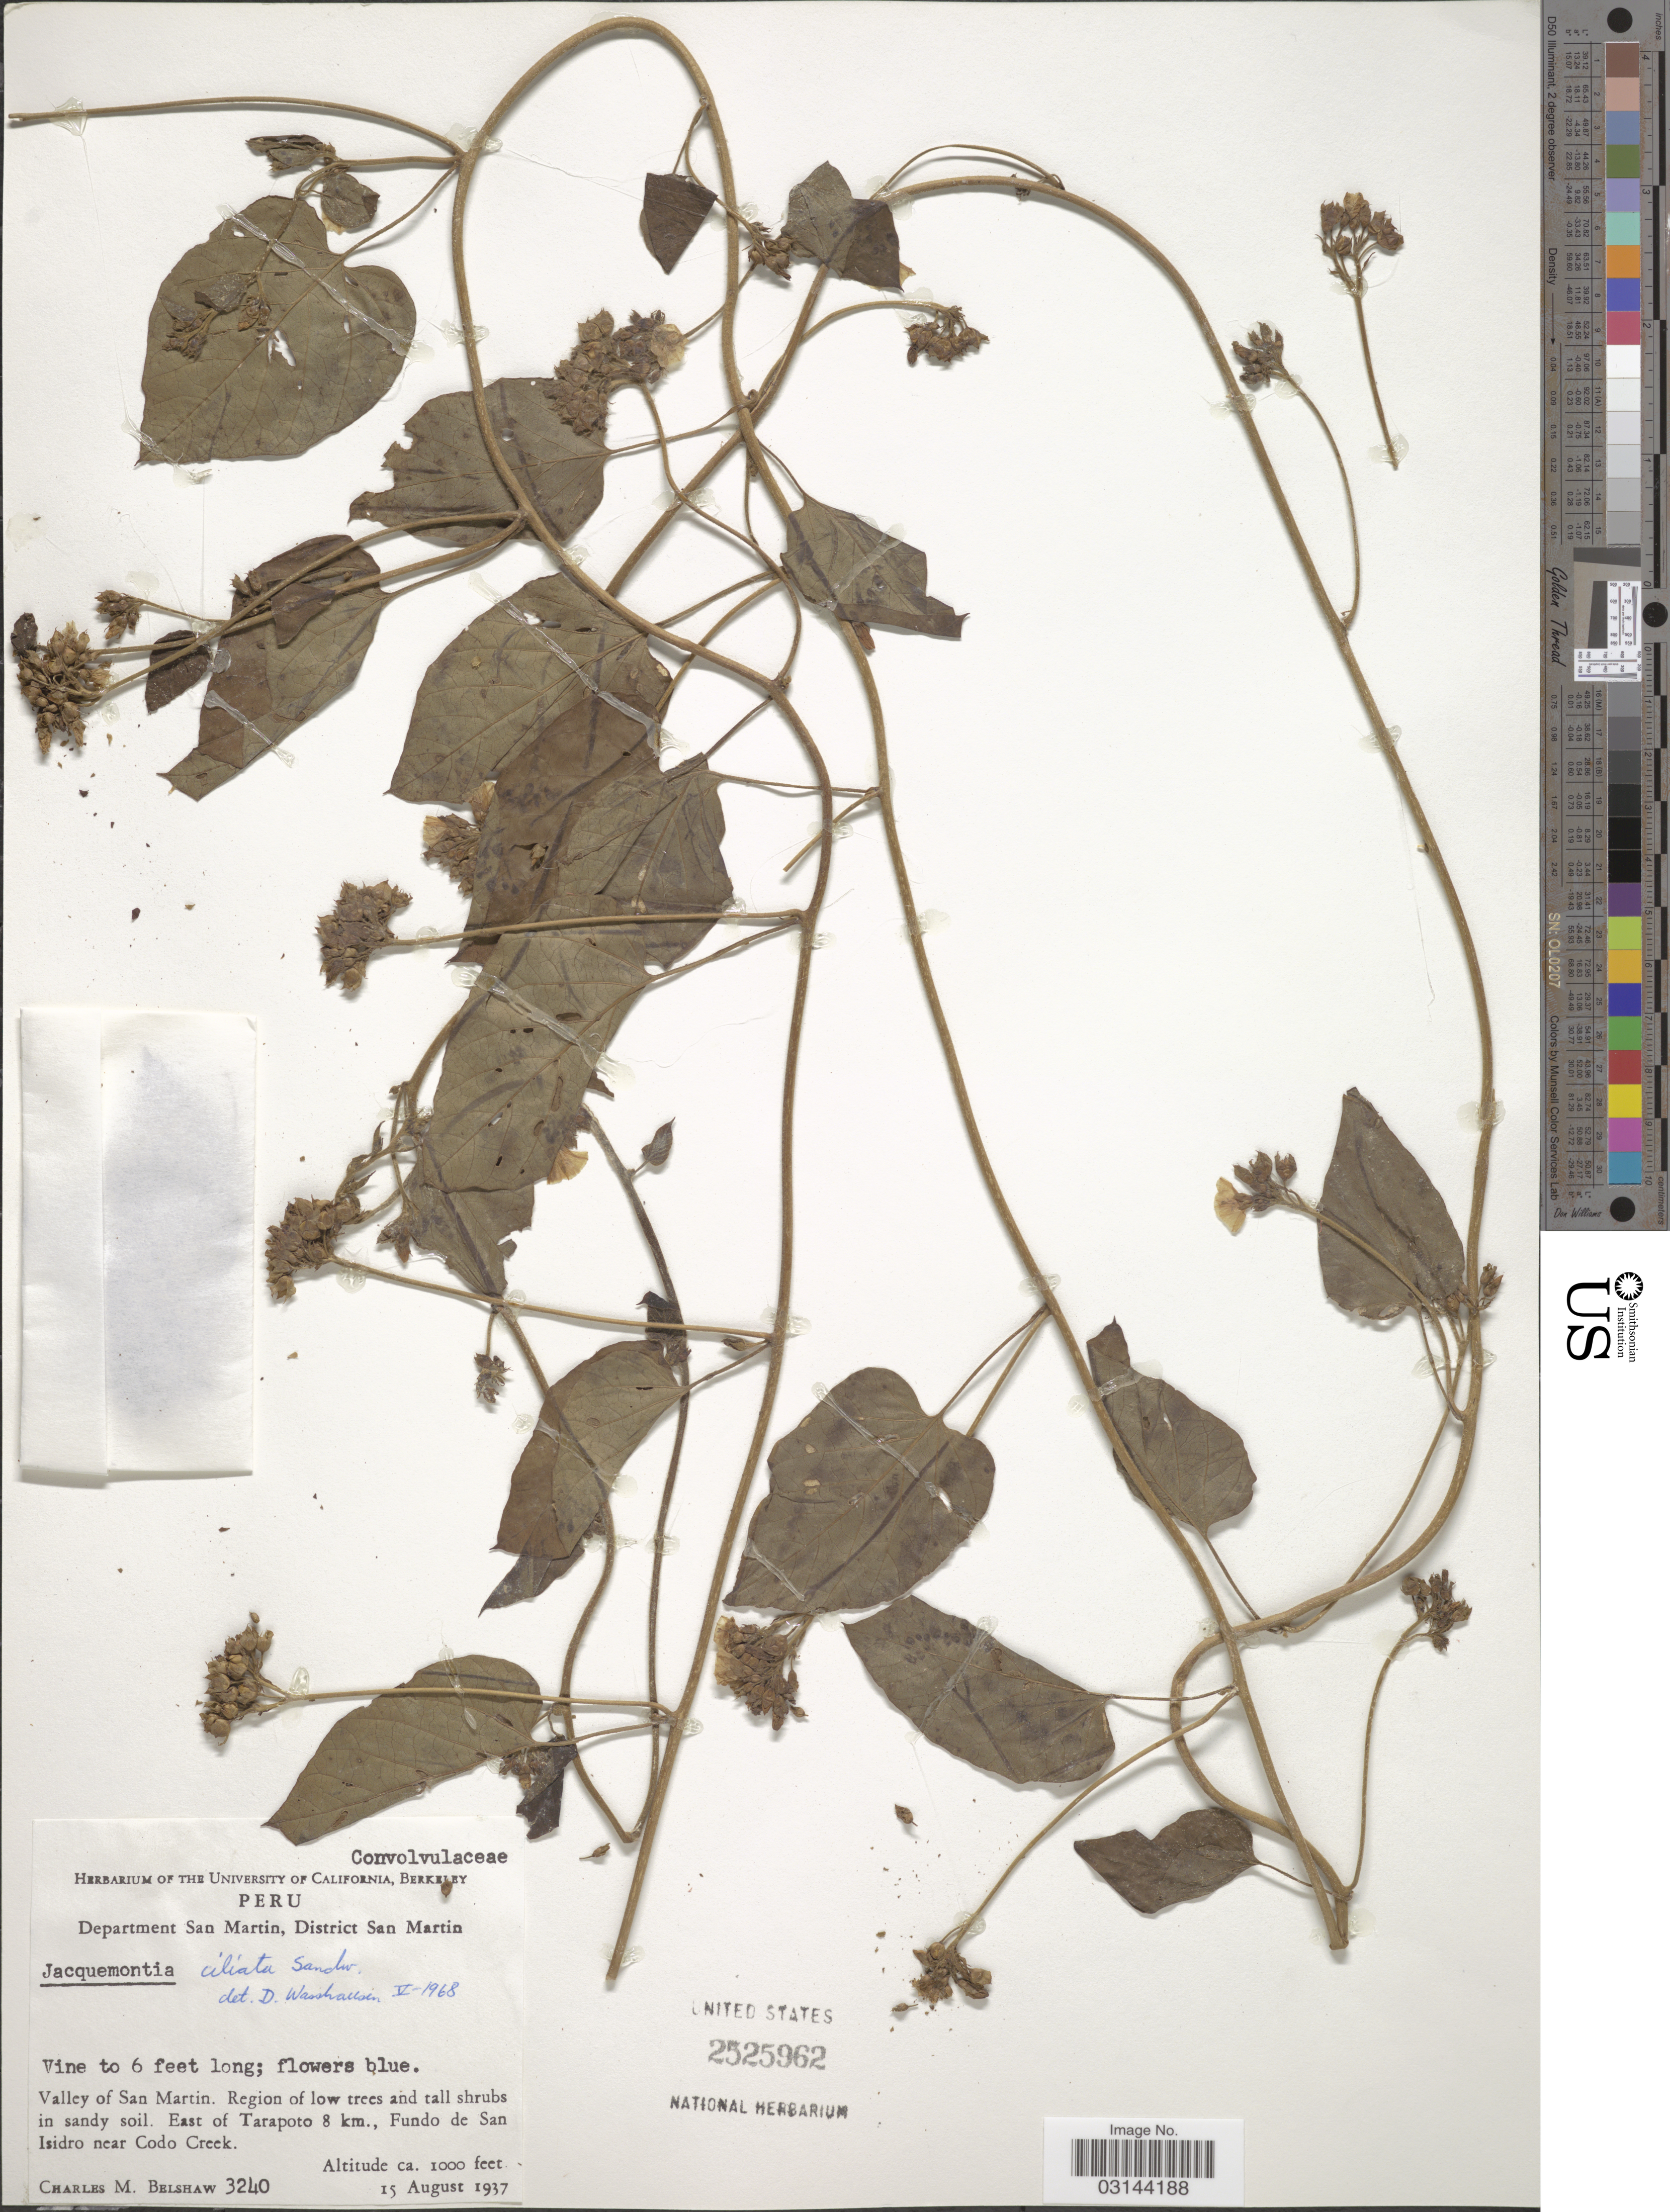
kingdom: Plantae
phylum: Tracheophyta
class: Magnoliopsida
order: Solanales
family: Convolvulaceae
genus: Jacquemontia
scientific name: Jacquemontia ciliata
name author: Sandwith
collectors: C. Shaw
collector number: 3240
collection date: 1937-08-15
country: Peru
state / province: San Martín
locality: Department of San Martin, District San Martin, Valley of San Martin. Region of low trees and tall shrubs in sandy soil. East of Tarapoto 8 km., Fundo de San Isidro near Codo Creek.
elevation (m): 305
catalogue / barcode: US 2525962